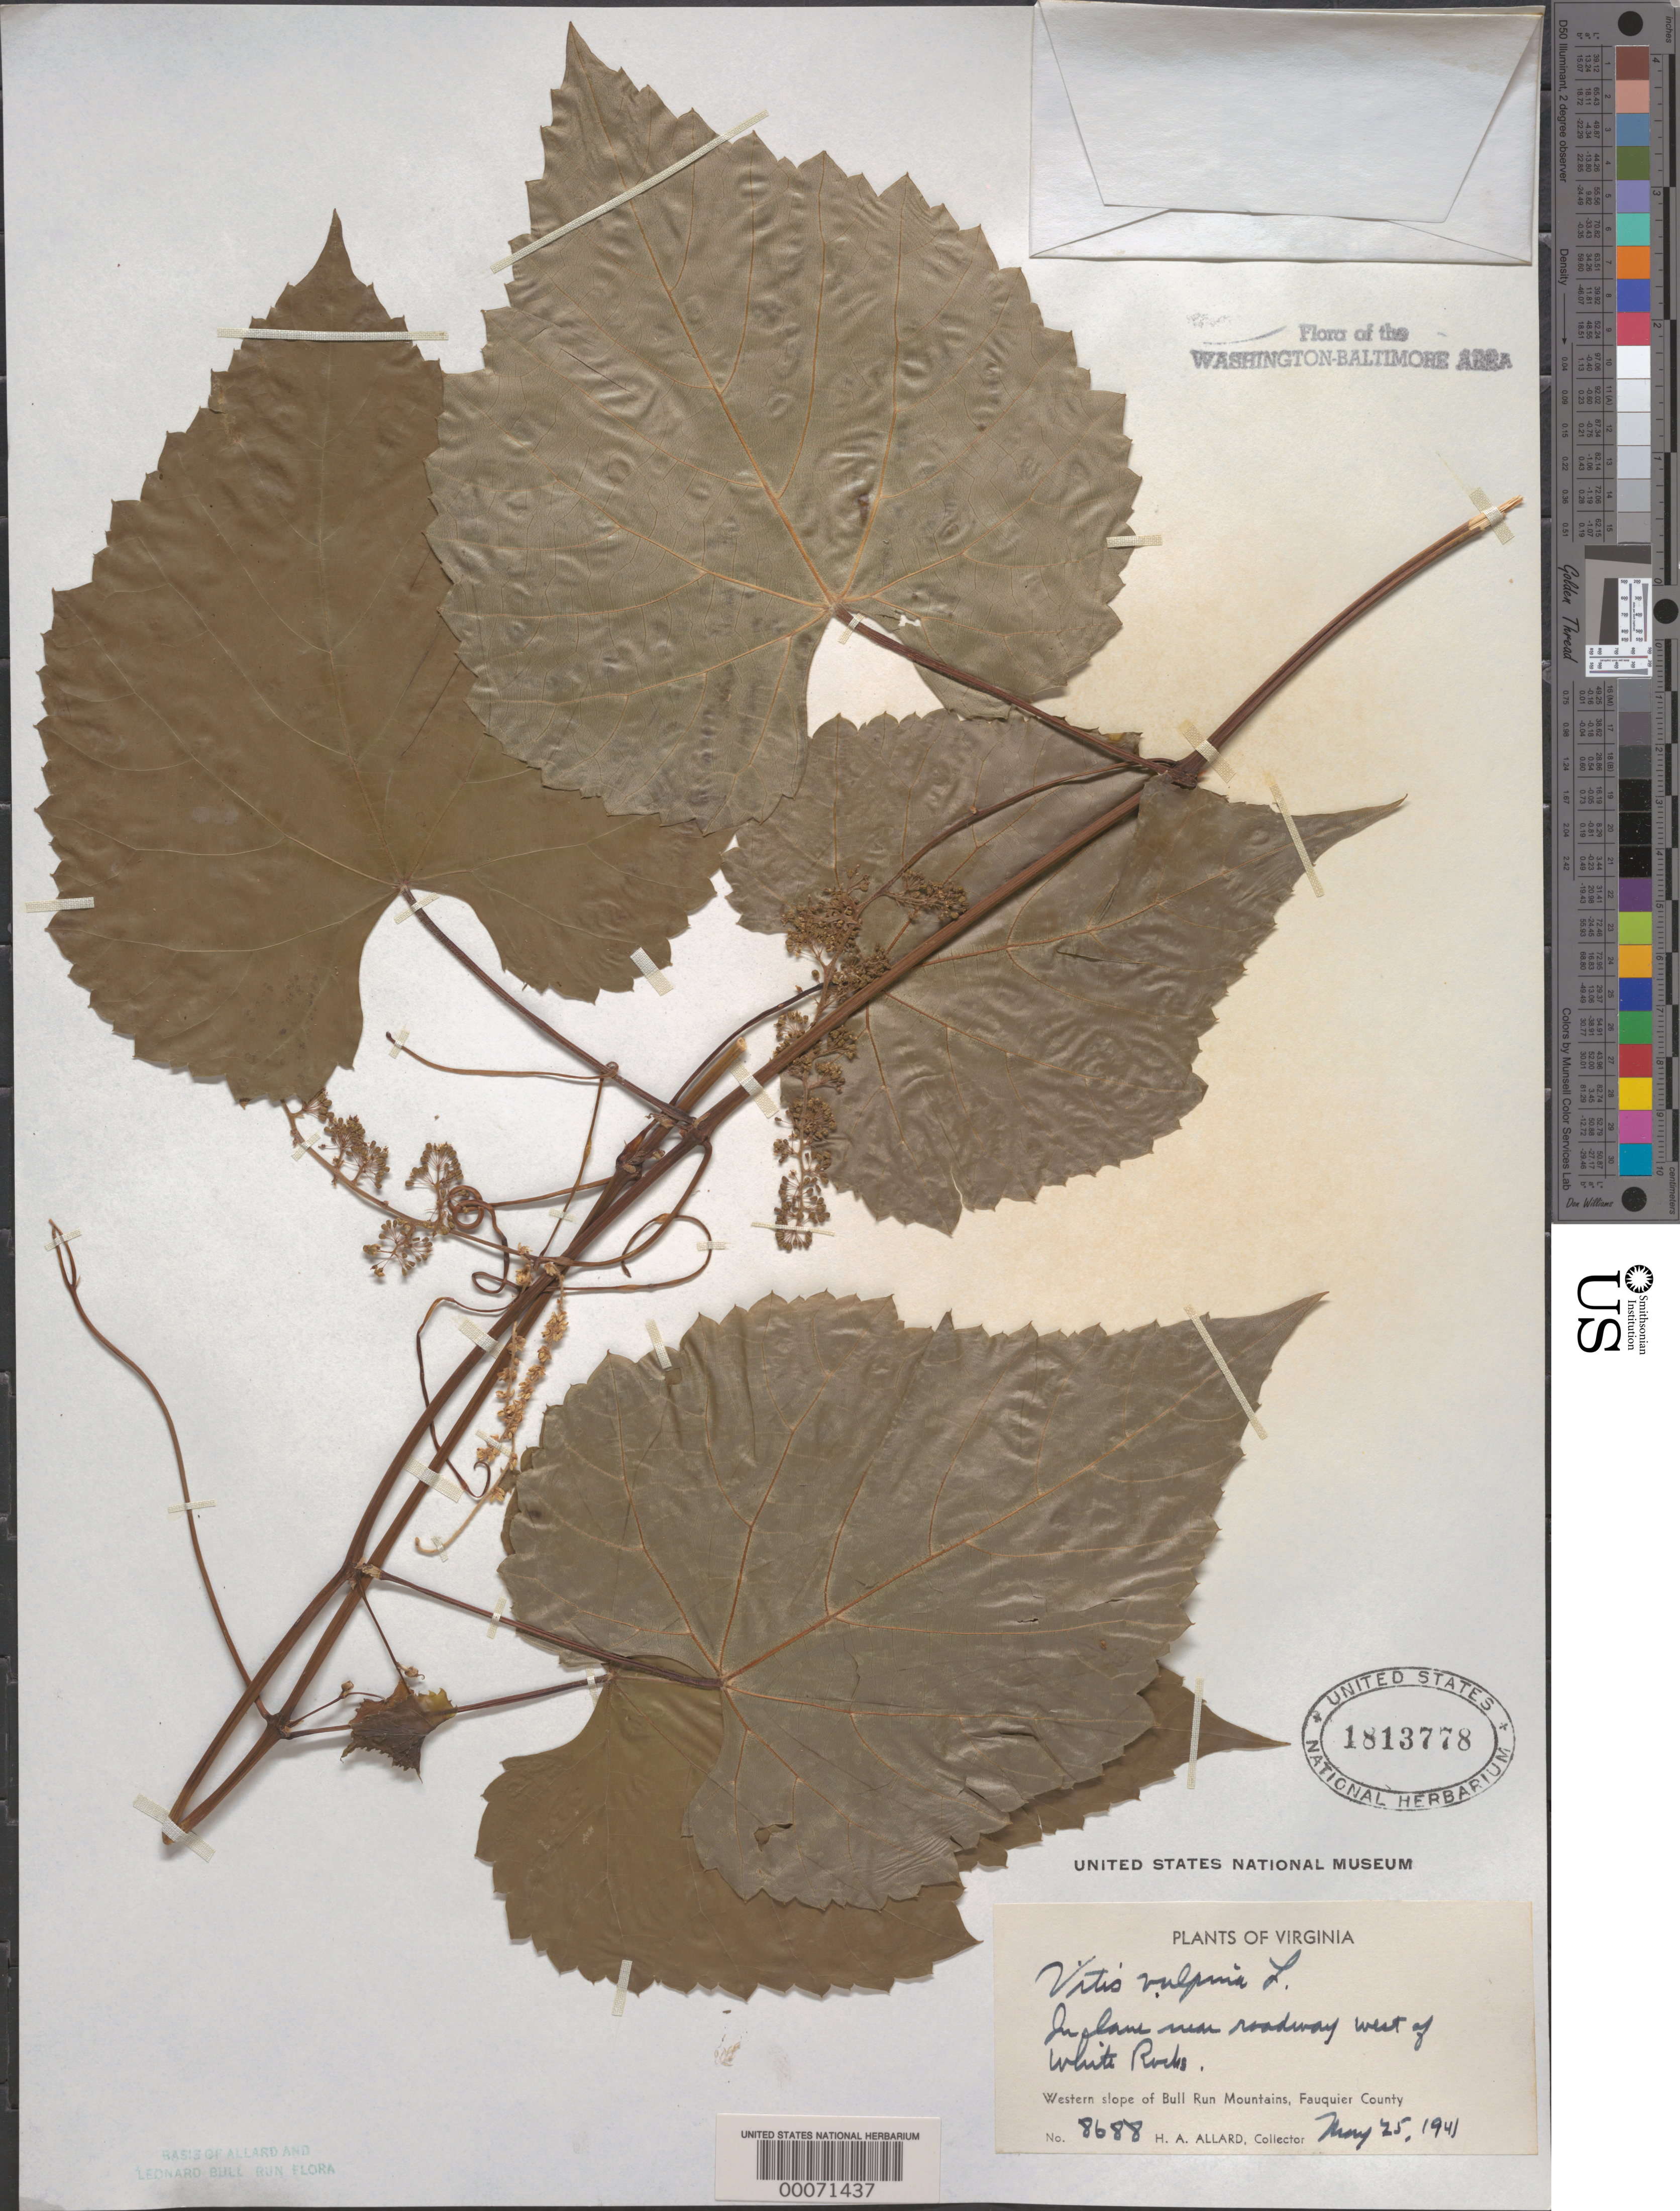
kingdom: Plantae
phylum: Tracheophyta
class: Magnoliopsida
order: Vitales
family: Vitaceae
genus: Vitis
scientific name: Vitis vulpina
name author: L.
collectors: H. A. Allard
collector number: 8688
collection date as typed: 25 May 1941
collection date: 1941-05-25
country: United States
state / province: Virginia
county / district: Fauquier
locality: West of White Rocks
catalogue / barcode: US 1813778